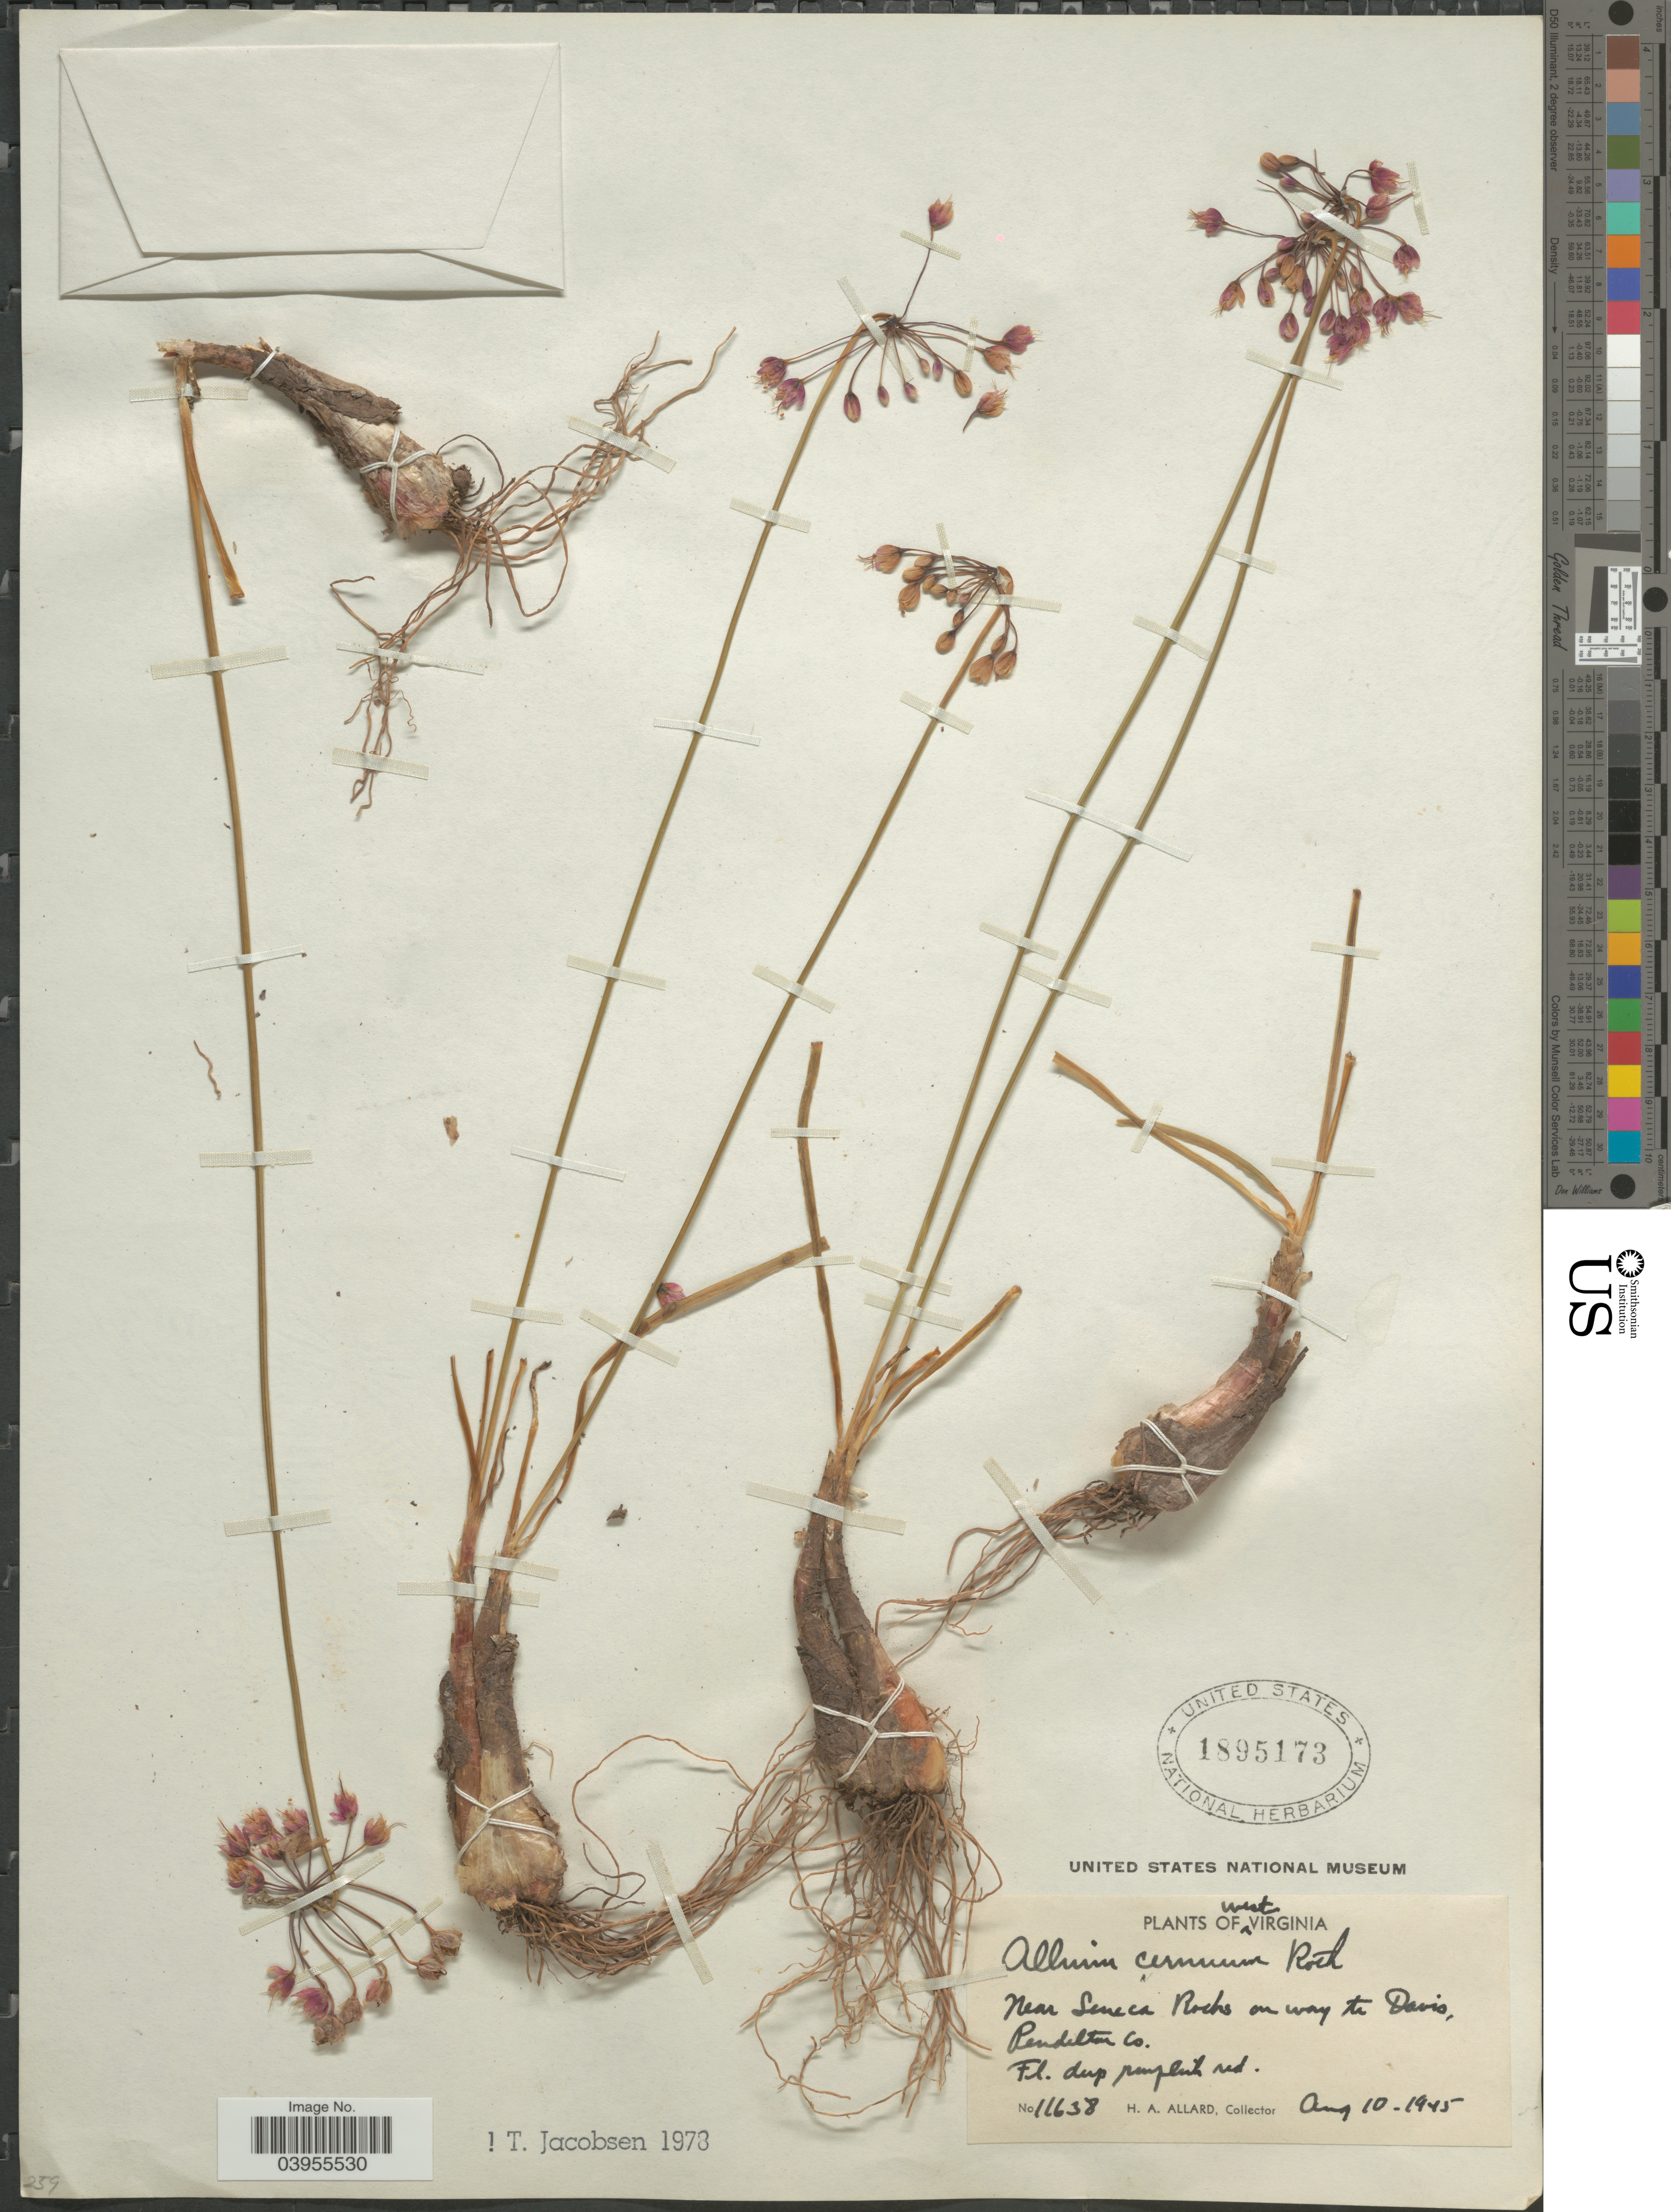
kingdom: Plantae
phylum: Tracheophyta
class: Liliopsida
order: Asparagales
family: Amaryllidaceae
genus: Allium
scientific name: Allium cernuum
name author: Roth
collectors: H. A. Allard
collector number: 11638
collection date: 1945-08-10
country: United States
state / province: West Virginia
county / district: Pendleton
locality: Near Seneca Rocks on way to Davis, Pendleton Co.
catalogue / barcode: US 1895173